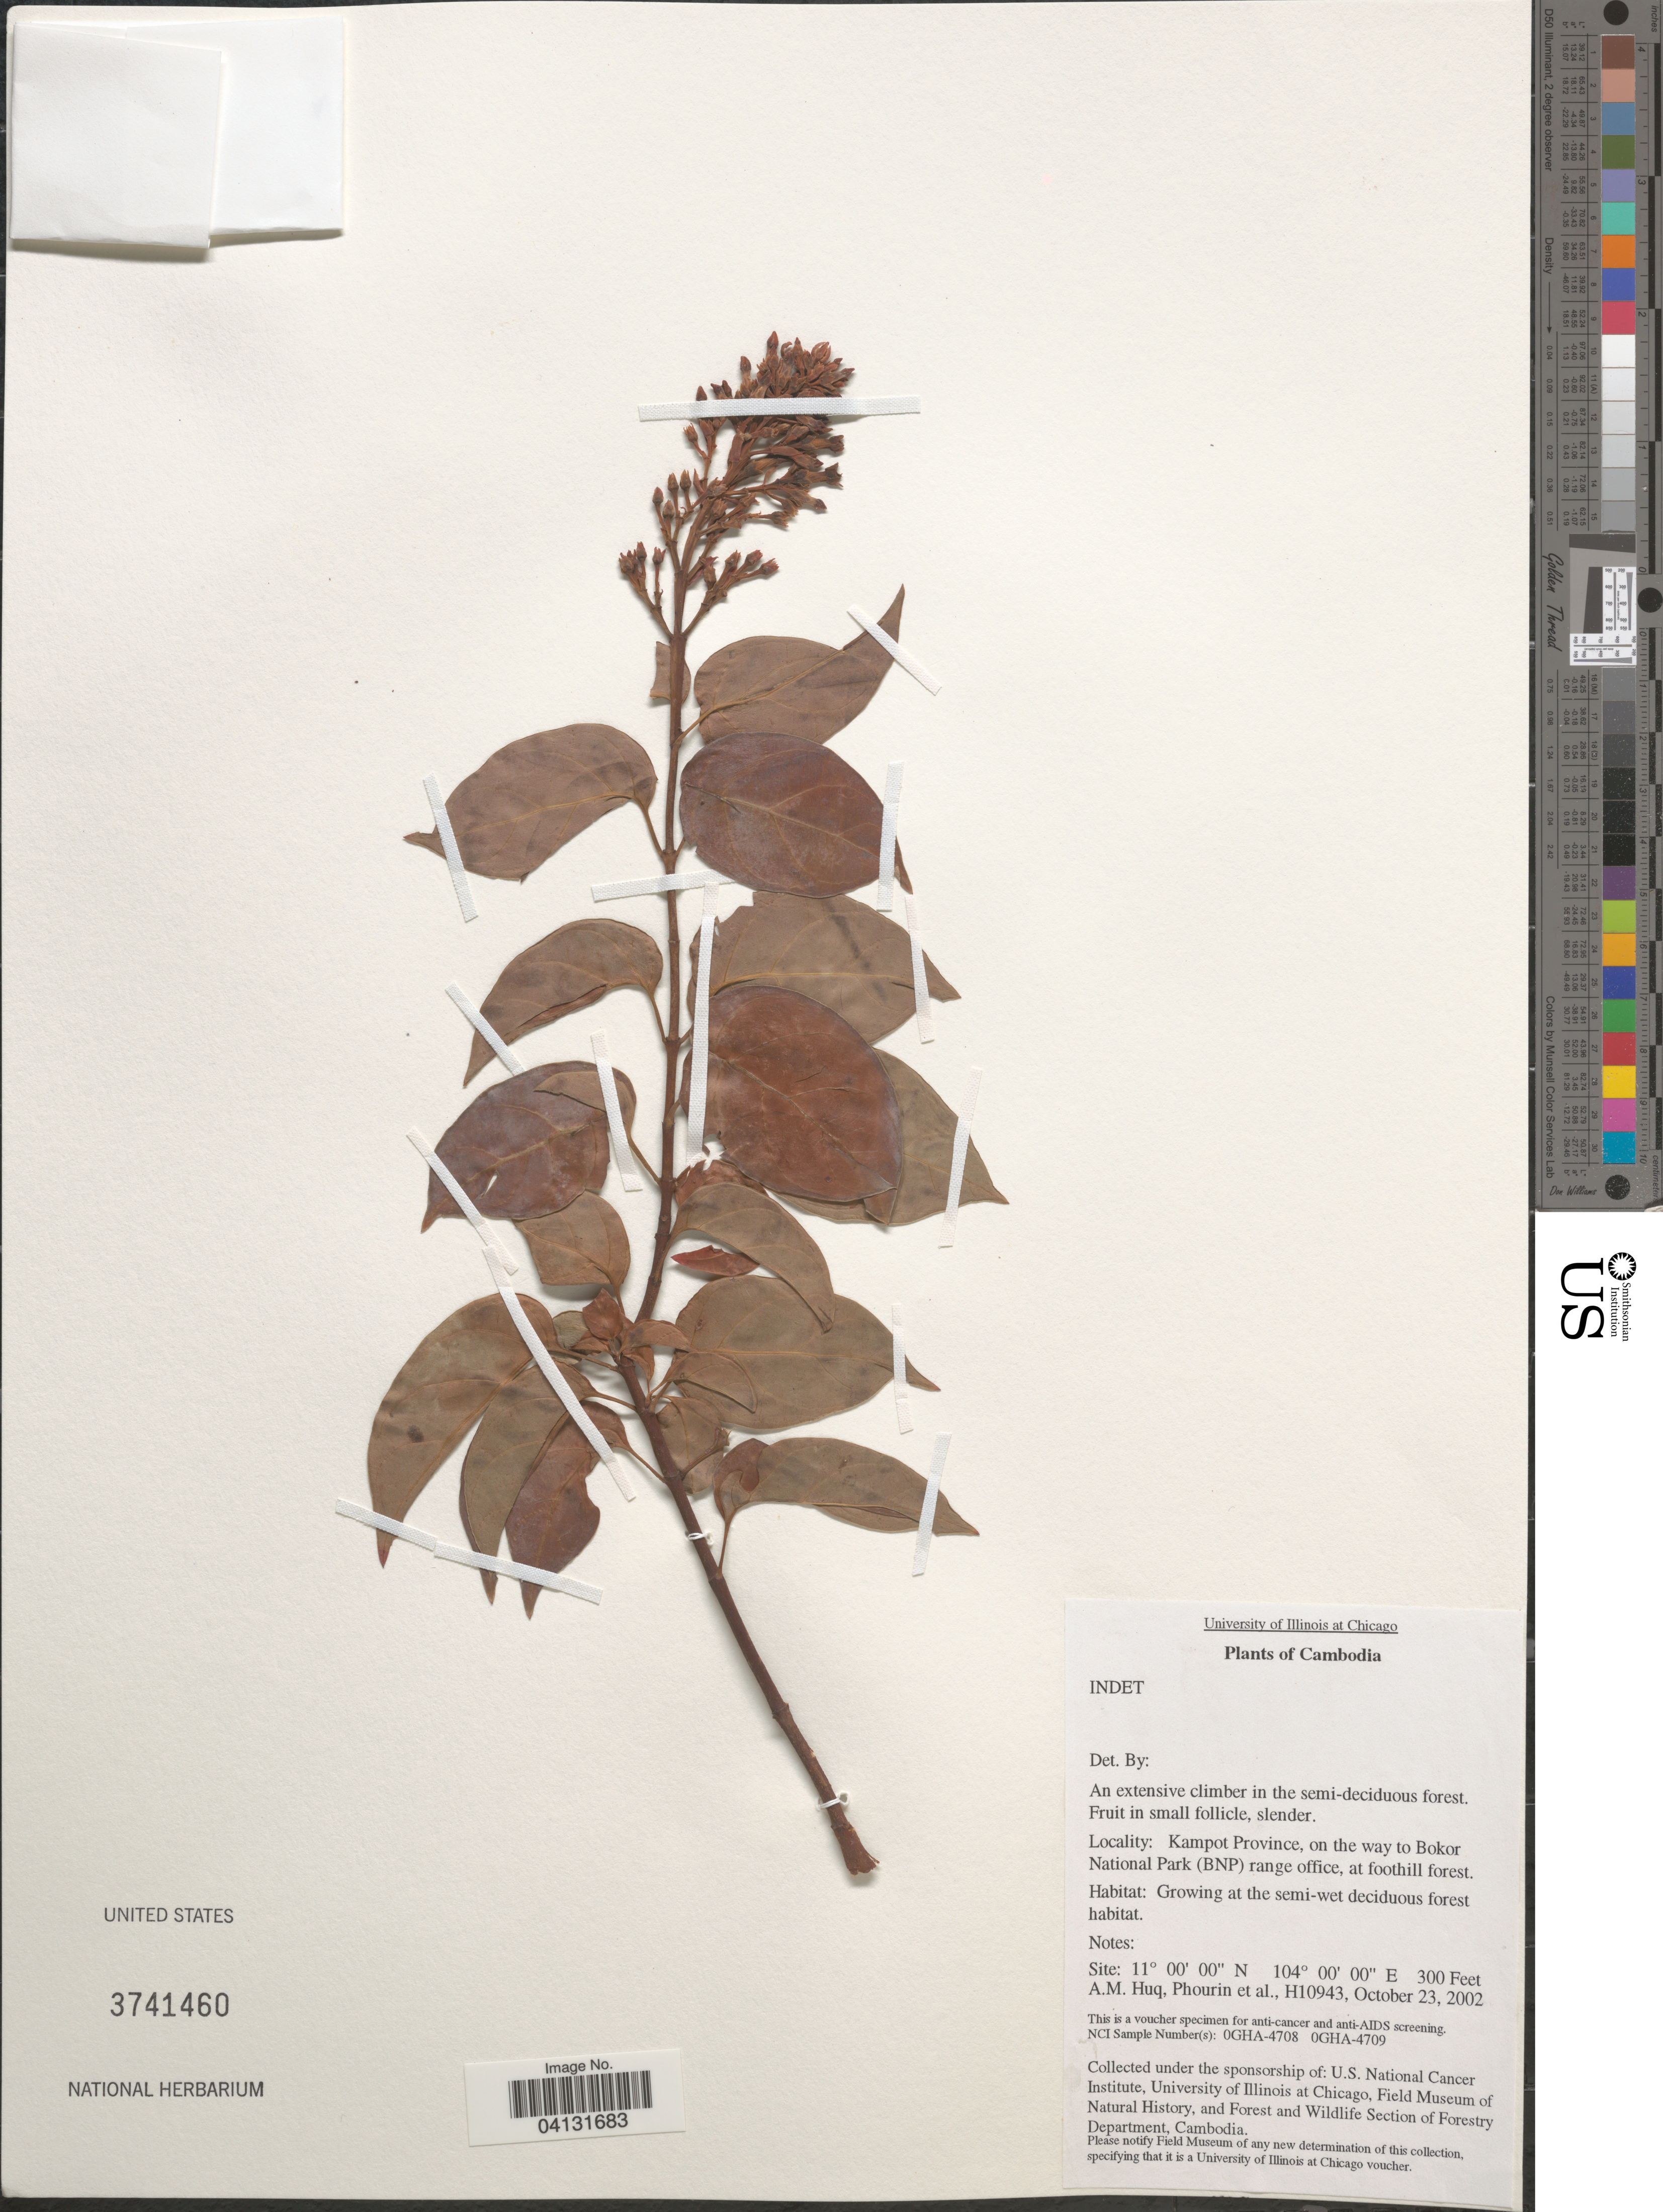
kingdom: Plantae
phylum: Tracheophyta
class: Magnoliopsida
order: Gentianales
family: Apocynaceae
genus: Aganonerion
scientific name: Aganonerion polymorphum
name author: Spire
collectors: A. M. Huq, -- Phourin & et al.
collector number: H10943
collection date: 2002-10-23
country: Cambodia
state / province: Kâmpât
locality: Kampot Province, on the way to Bokor National Park (BNP) range office, at foothill forest.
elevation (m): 91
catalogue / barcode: US 3741460